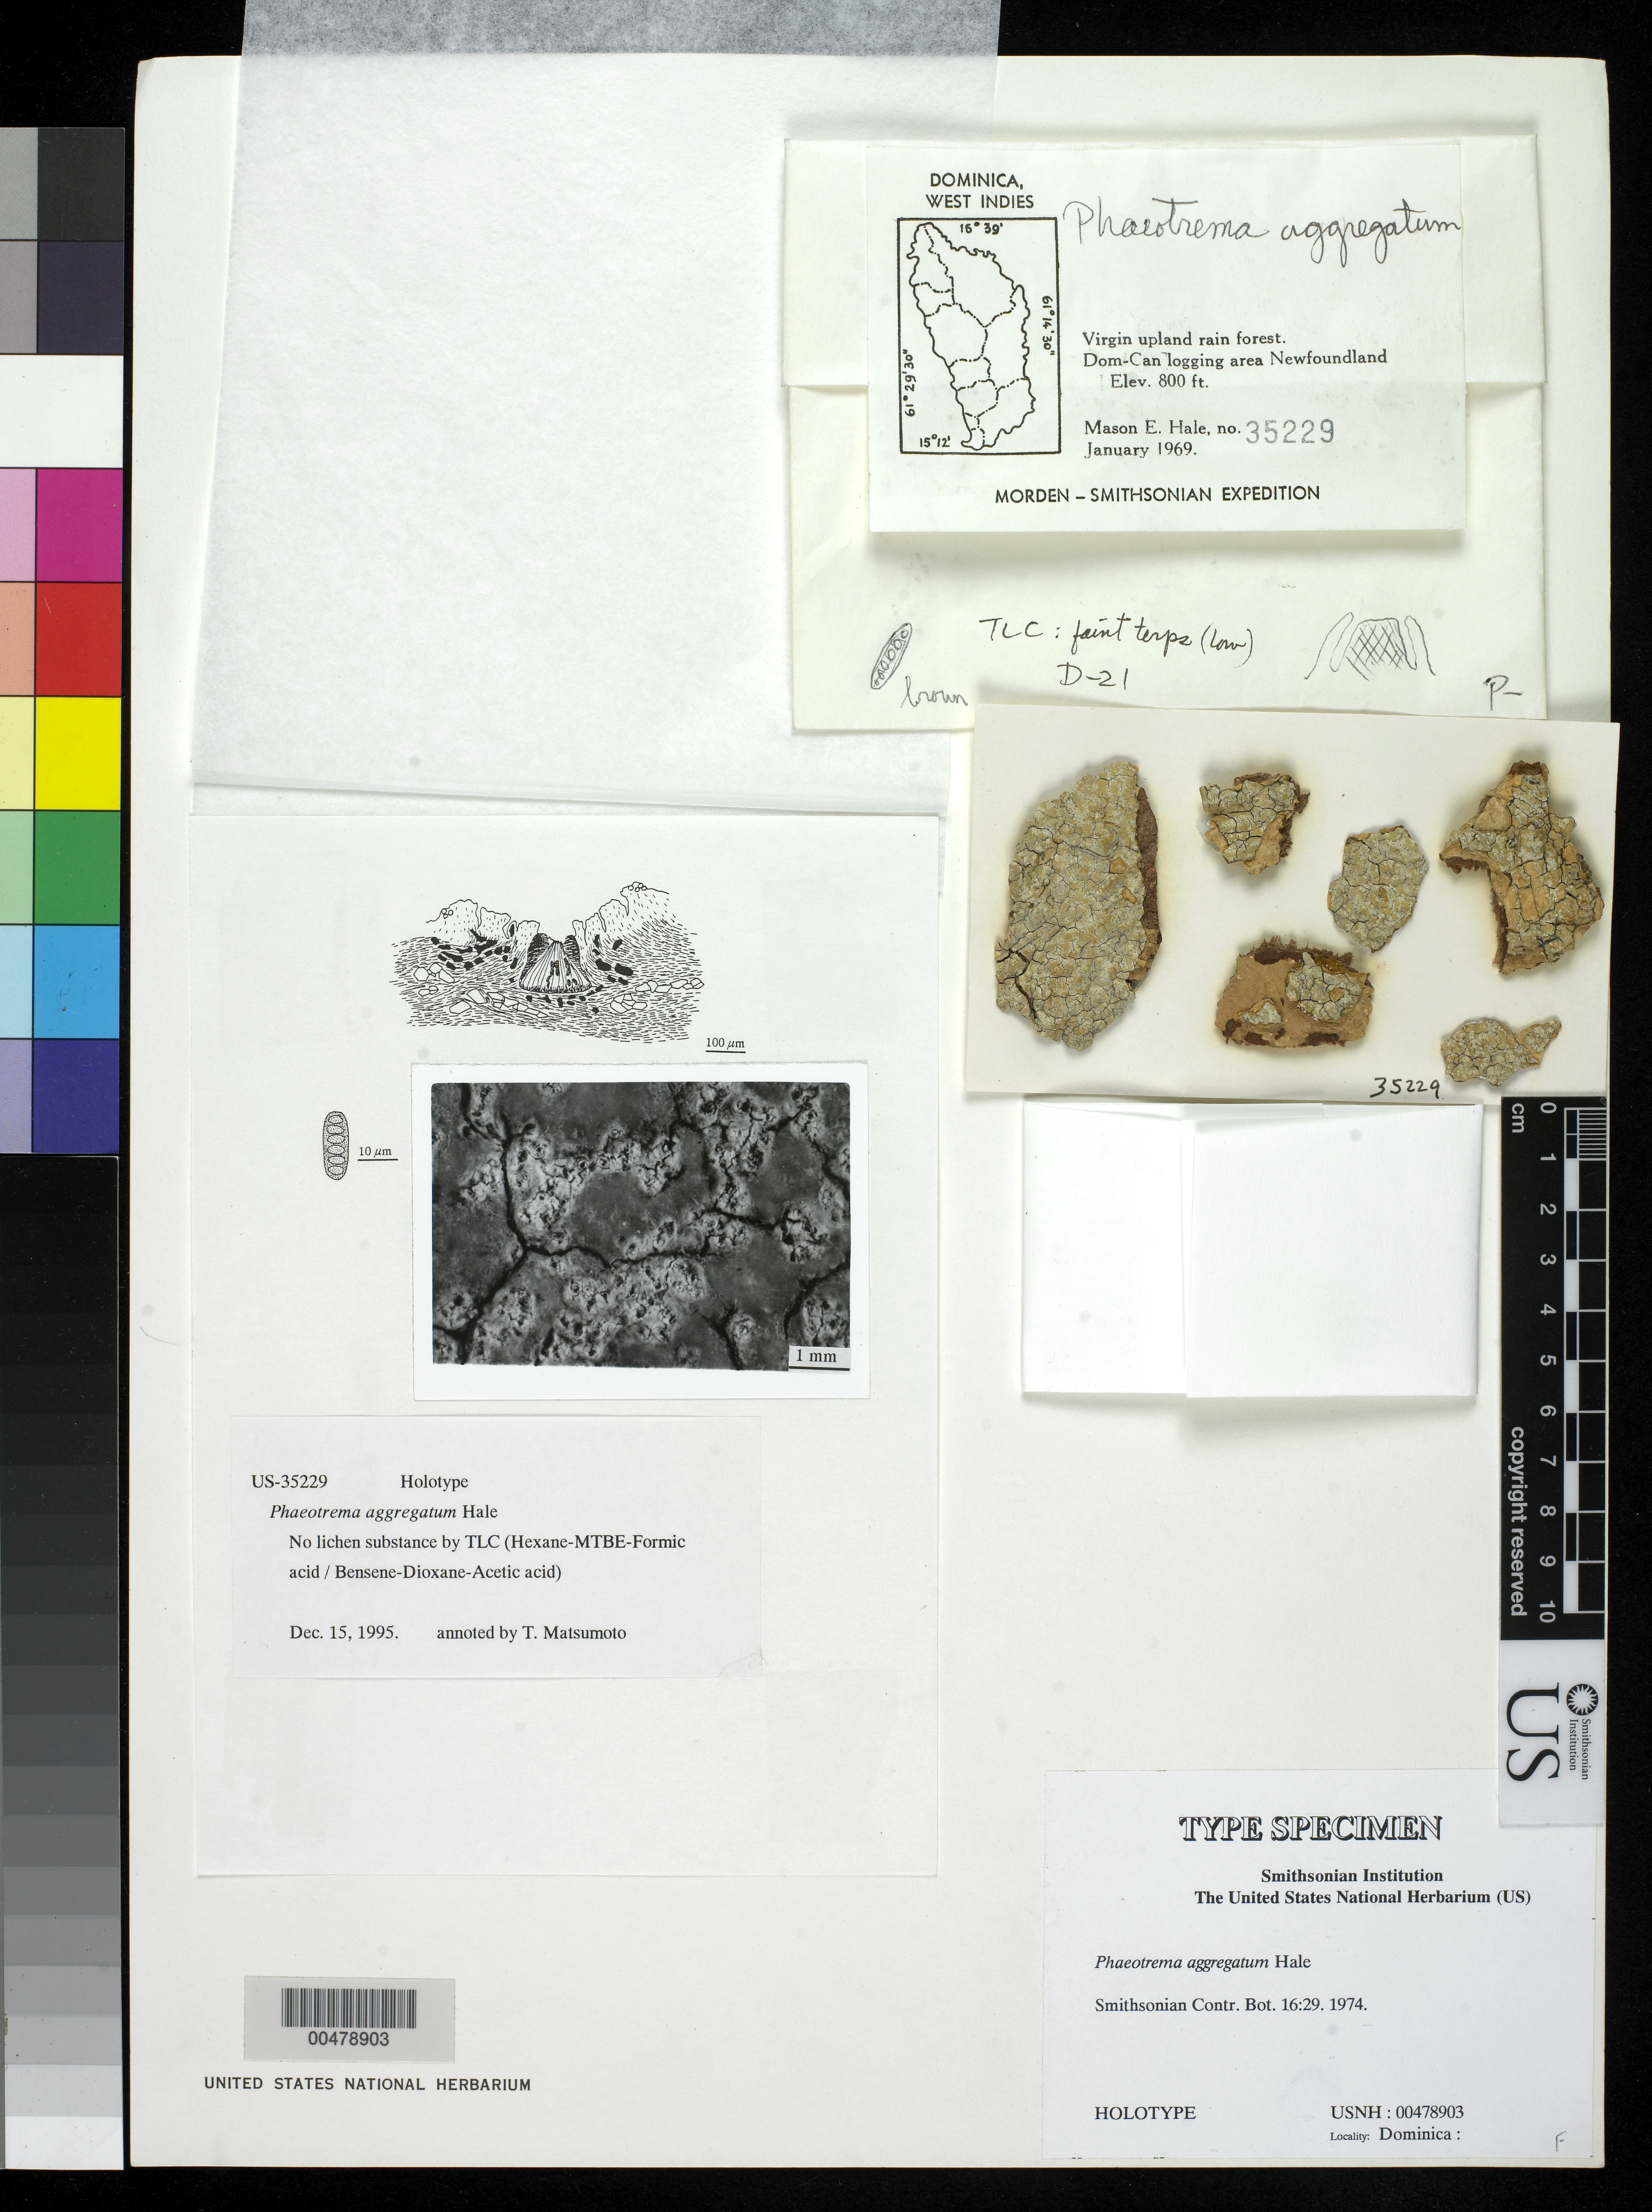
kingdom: Fungi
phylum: Ascomycota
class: Lecanoromycetes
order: Ostropales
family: Graphidaceae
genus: Phaeotrema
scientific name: Phaeotrema aggregatum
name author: Hale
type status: Holotype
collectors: M. Hale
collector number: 35229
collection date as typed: Jan 1969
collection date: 1969-01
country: Dominica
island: Dominica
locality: Dom-Can Logging Area, Newfoundland.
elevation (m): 244